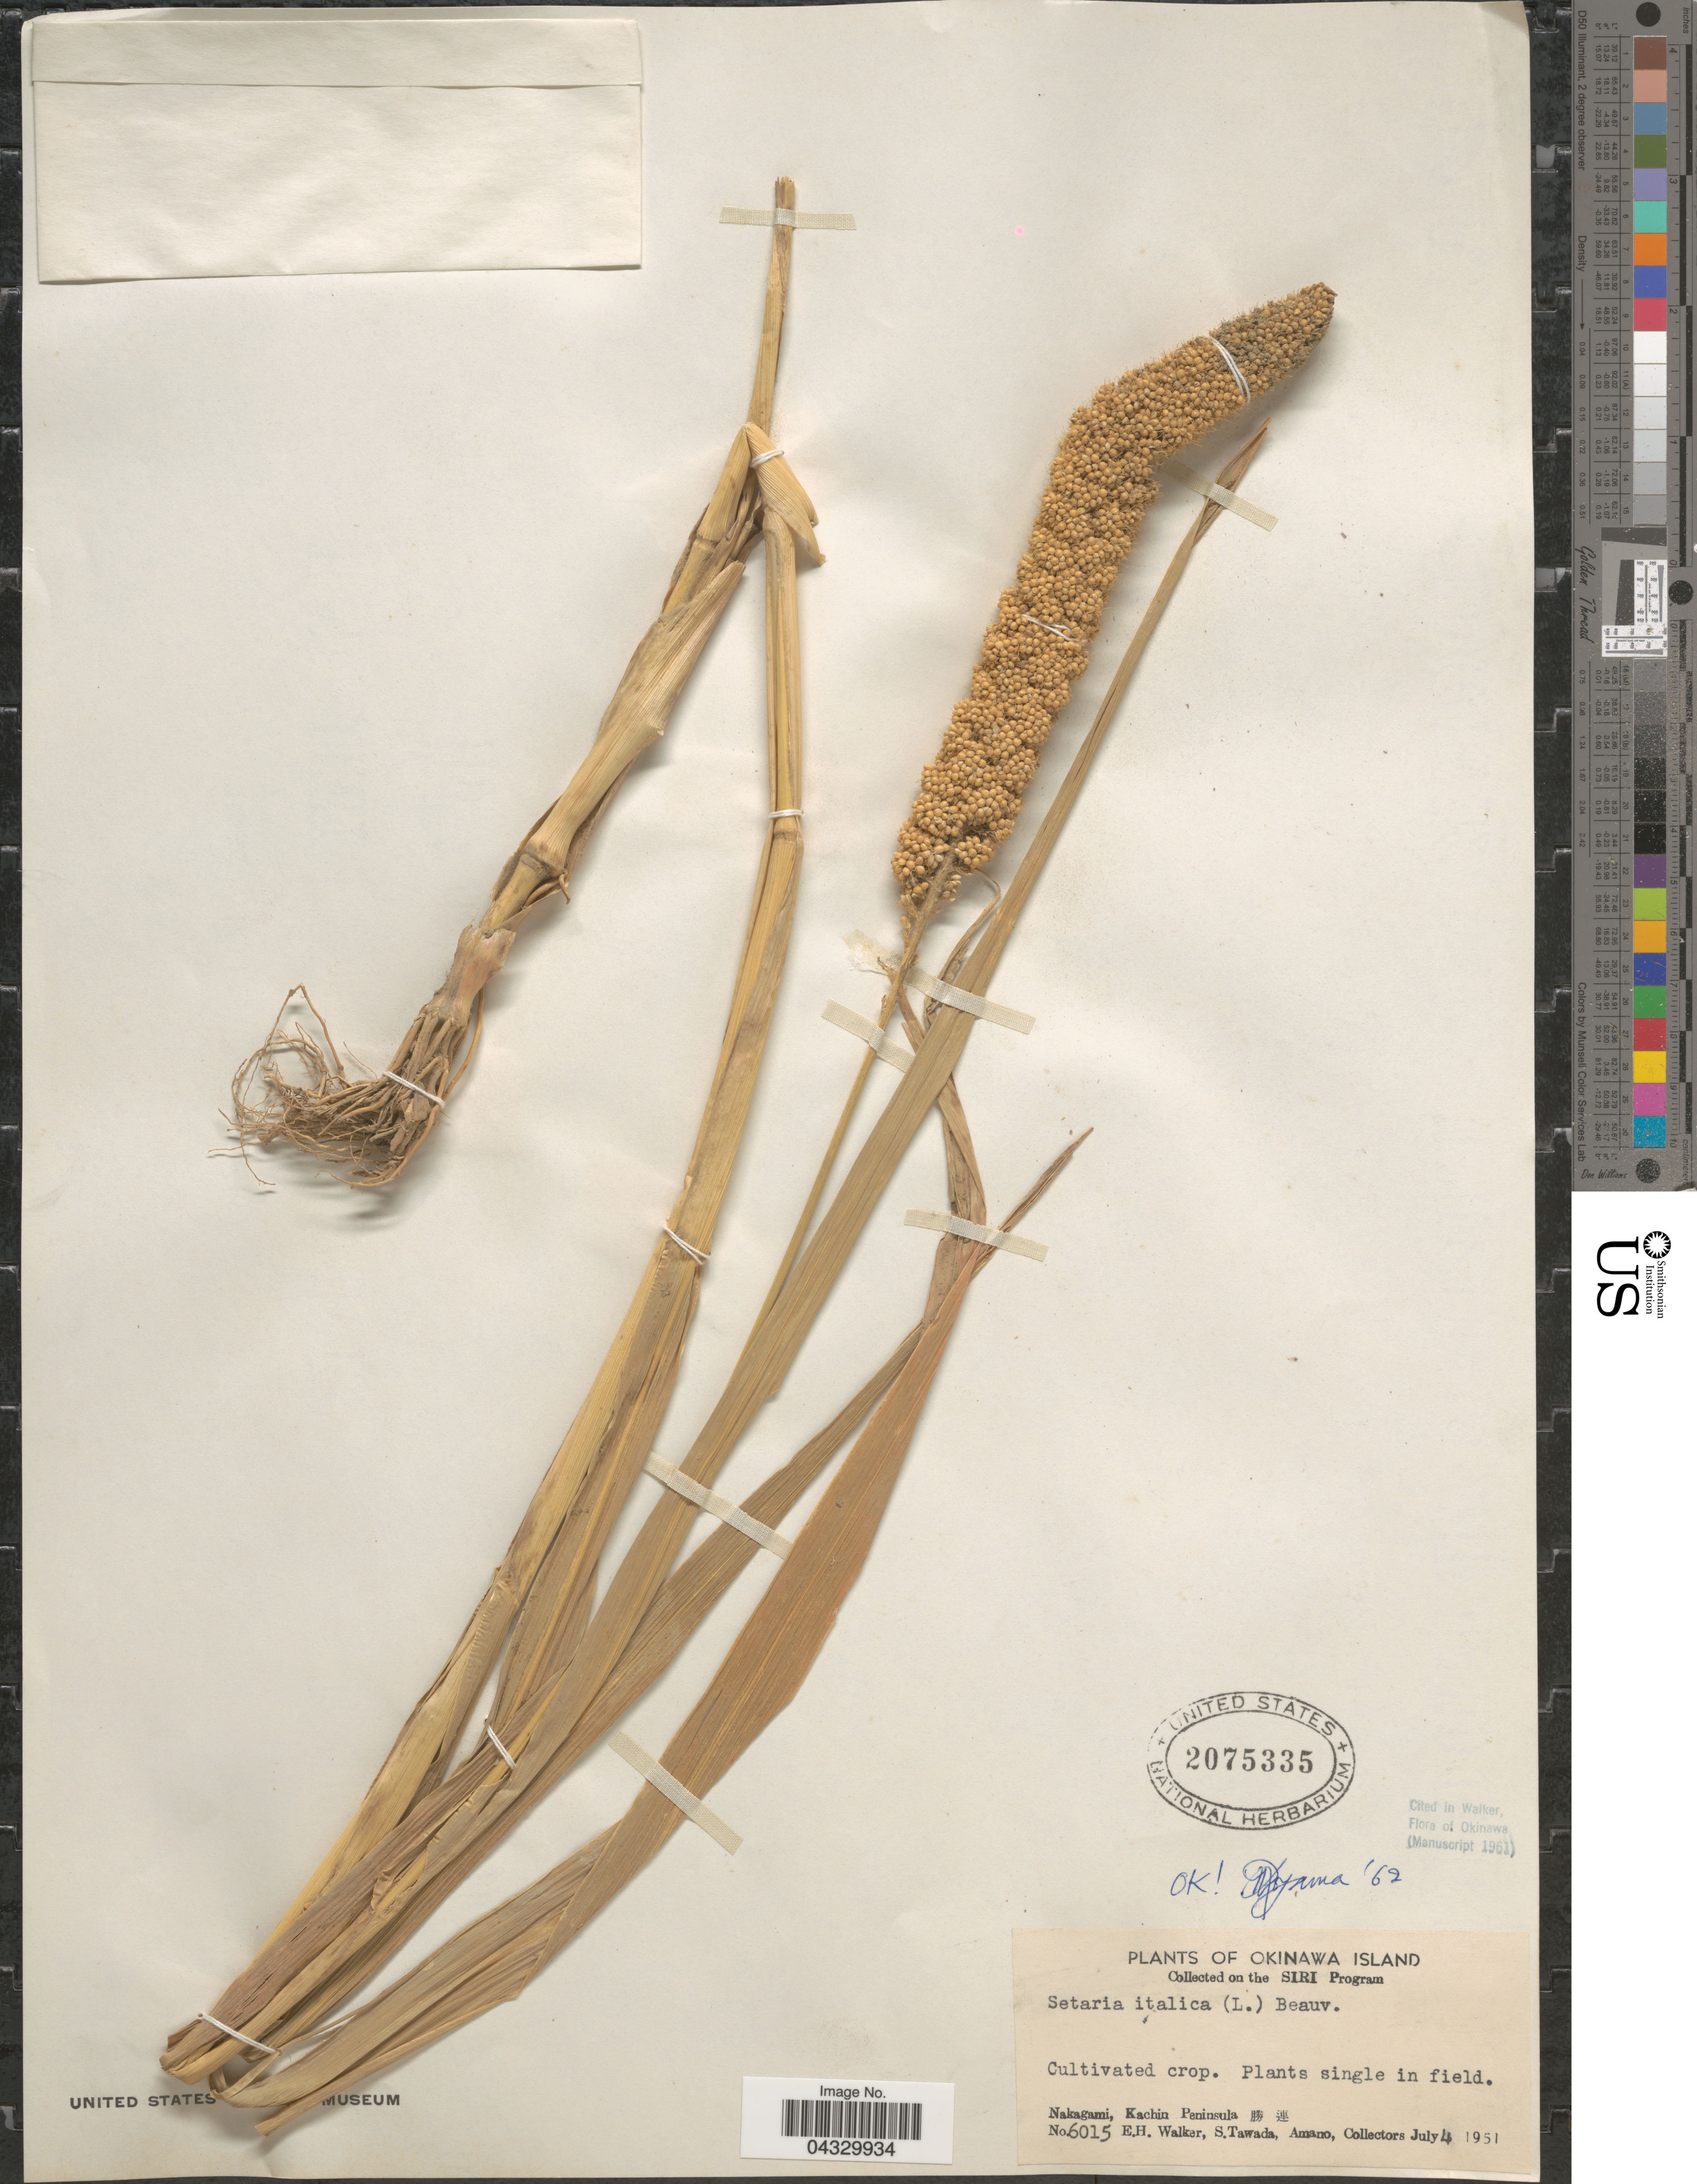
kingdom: Plantae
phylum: Tracheophyta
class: Liliopsida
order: Poales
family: Poaceae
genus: Setaria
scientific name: Setaria italica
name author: (L.) P. Beauv.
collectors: E. H. Walker, S. Tawada & Amano, --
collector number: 6015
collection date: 1951-07-04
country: Japan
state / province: Okinawa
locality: Okinawa Island. Nakagami, Kachin Peninsula. X.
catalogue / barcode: US 2075335